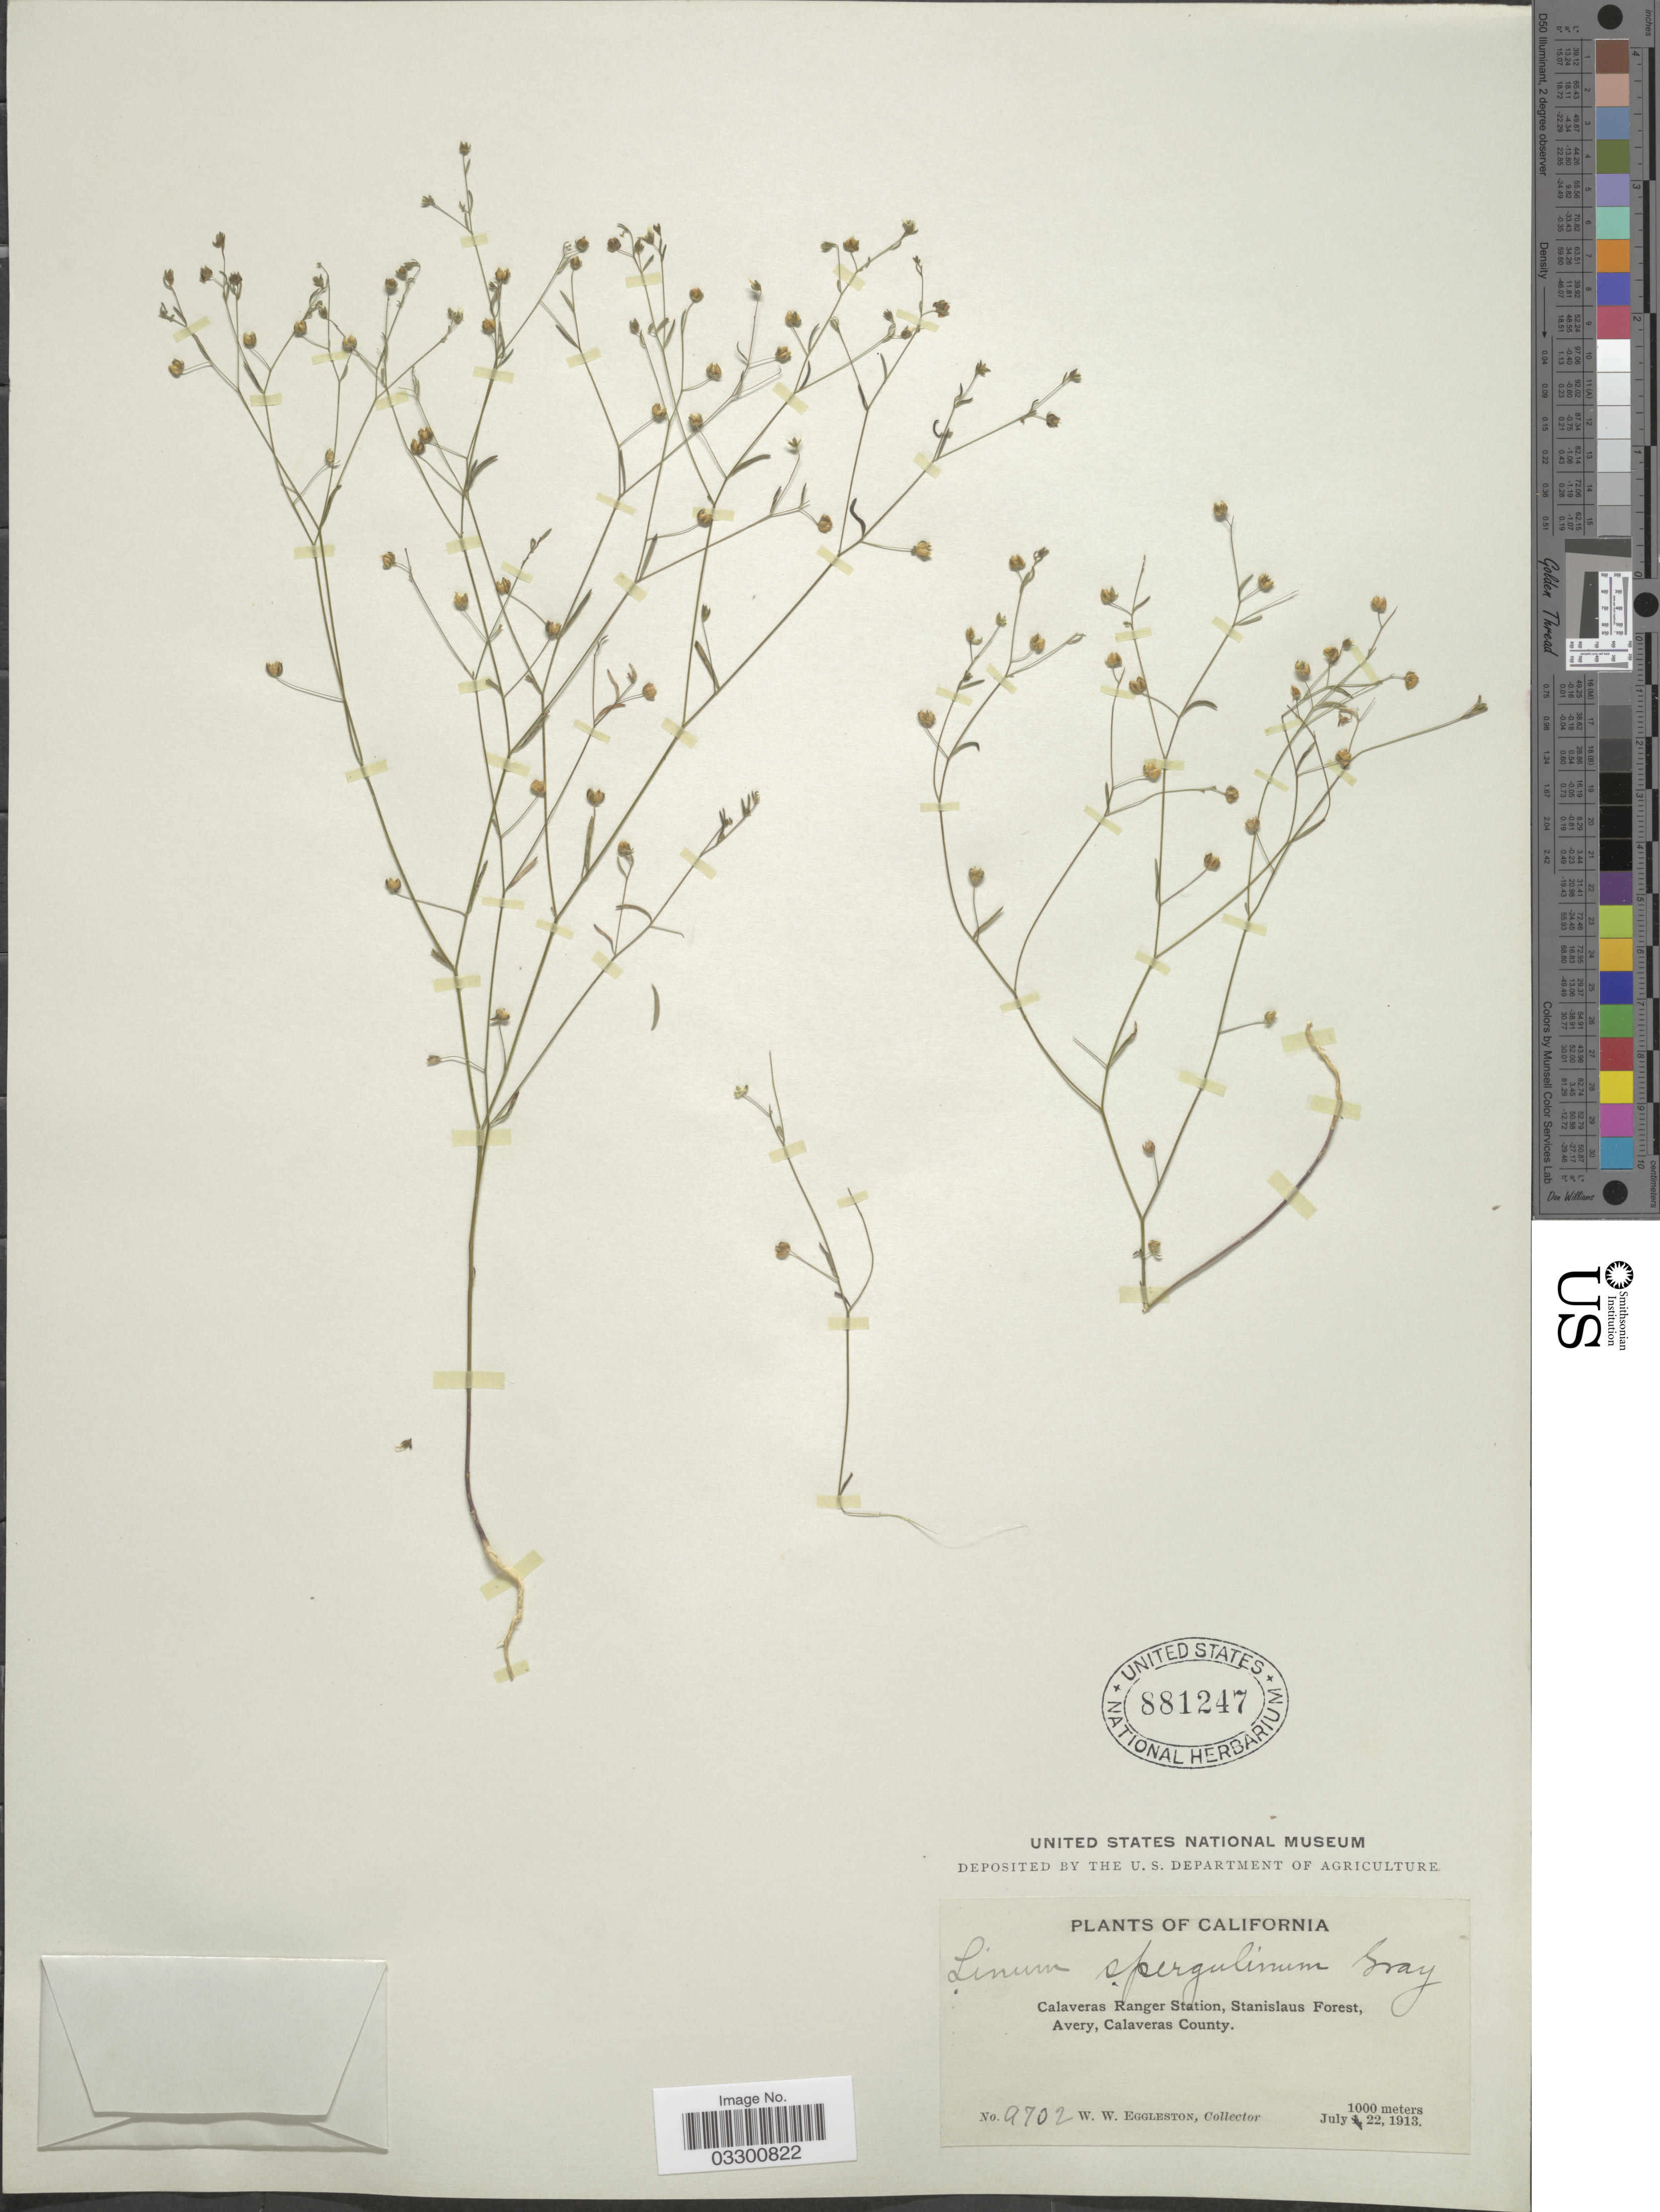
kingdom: Plantae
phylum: Tracheophyta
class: Magnoliopsida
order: Malpighiales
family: Linaceae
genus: Hesperolinon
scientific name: Hesperolinon spergulinum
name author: (A. Gray) Small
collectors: W. W. Eggleston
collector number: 9702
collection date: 1913-07-22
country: United States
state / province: California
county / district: Calaveras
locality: Calaveras Ranger Station, Stanislaus Forest, Avery, Calavera County.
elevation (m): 1000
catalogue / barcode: US 881247